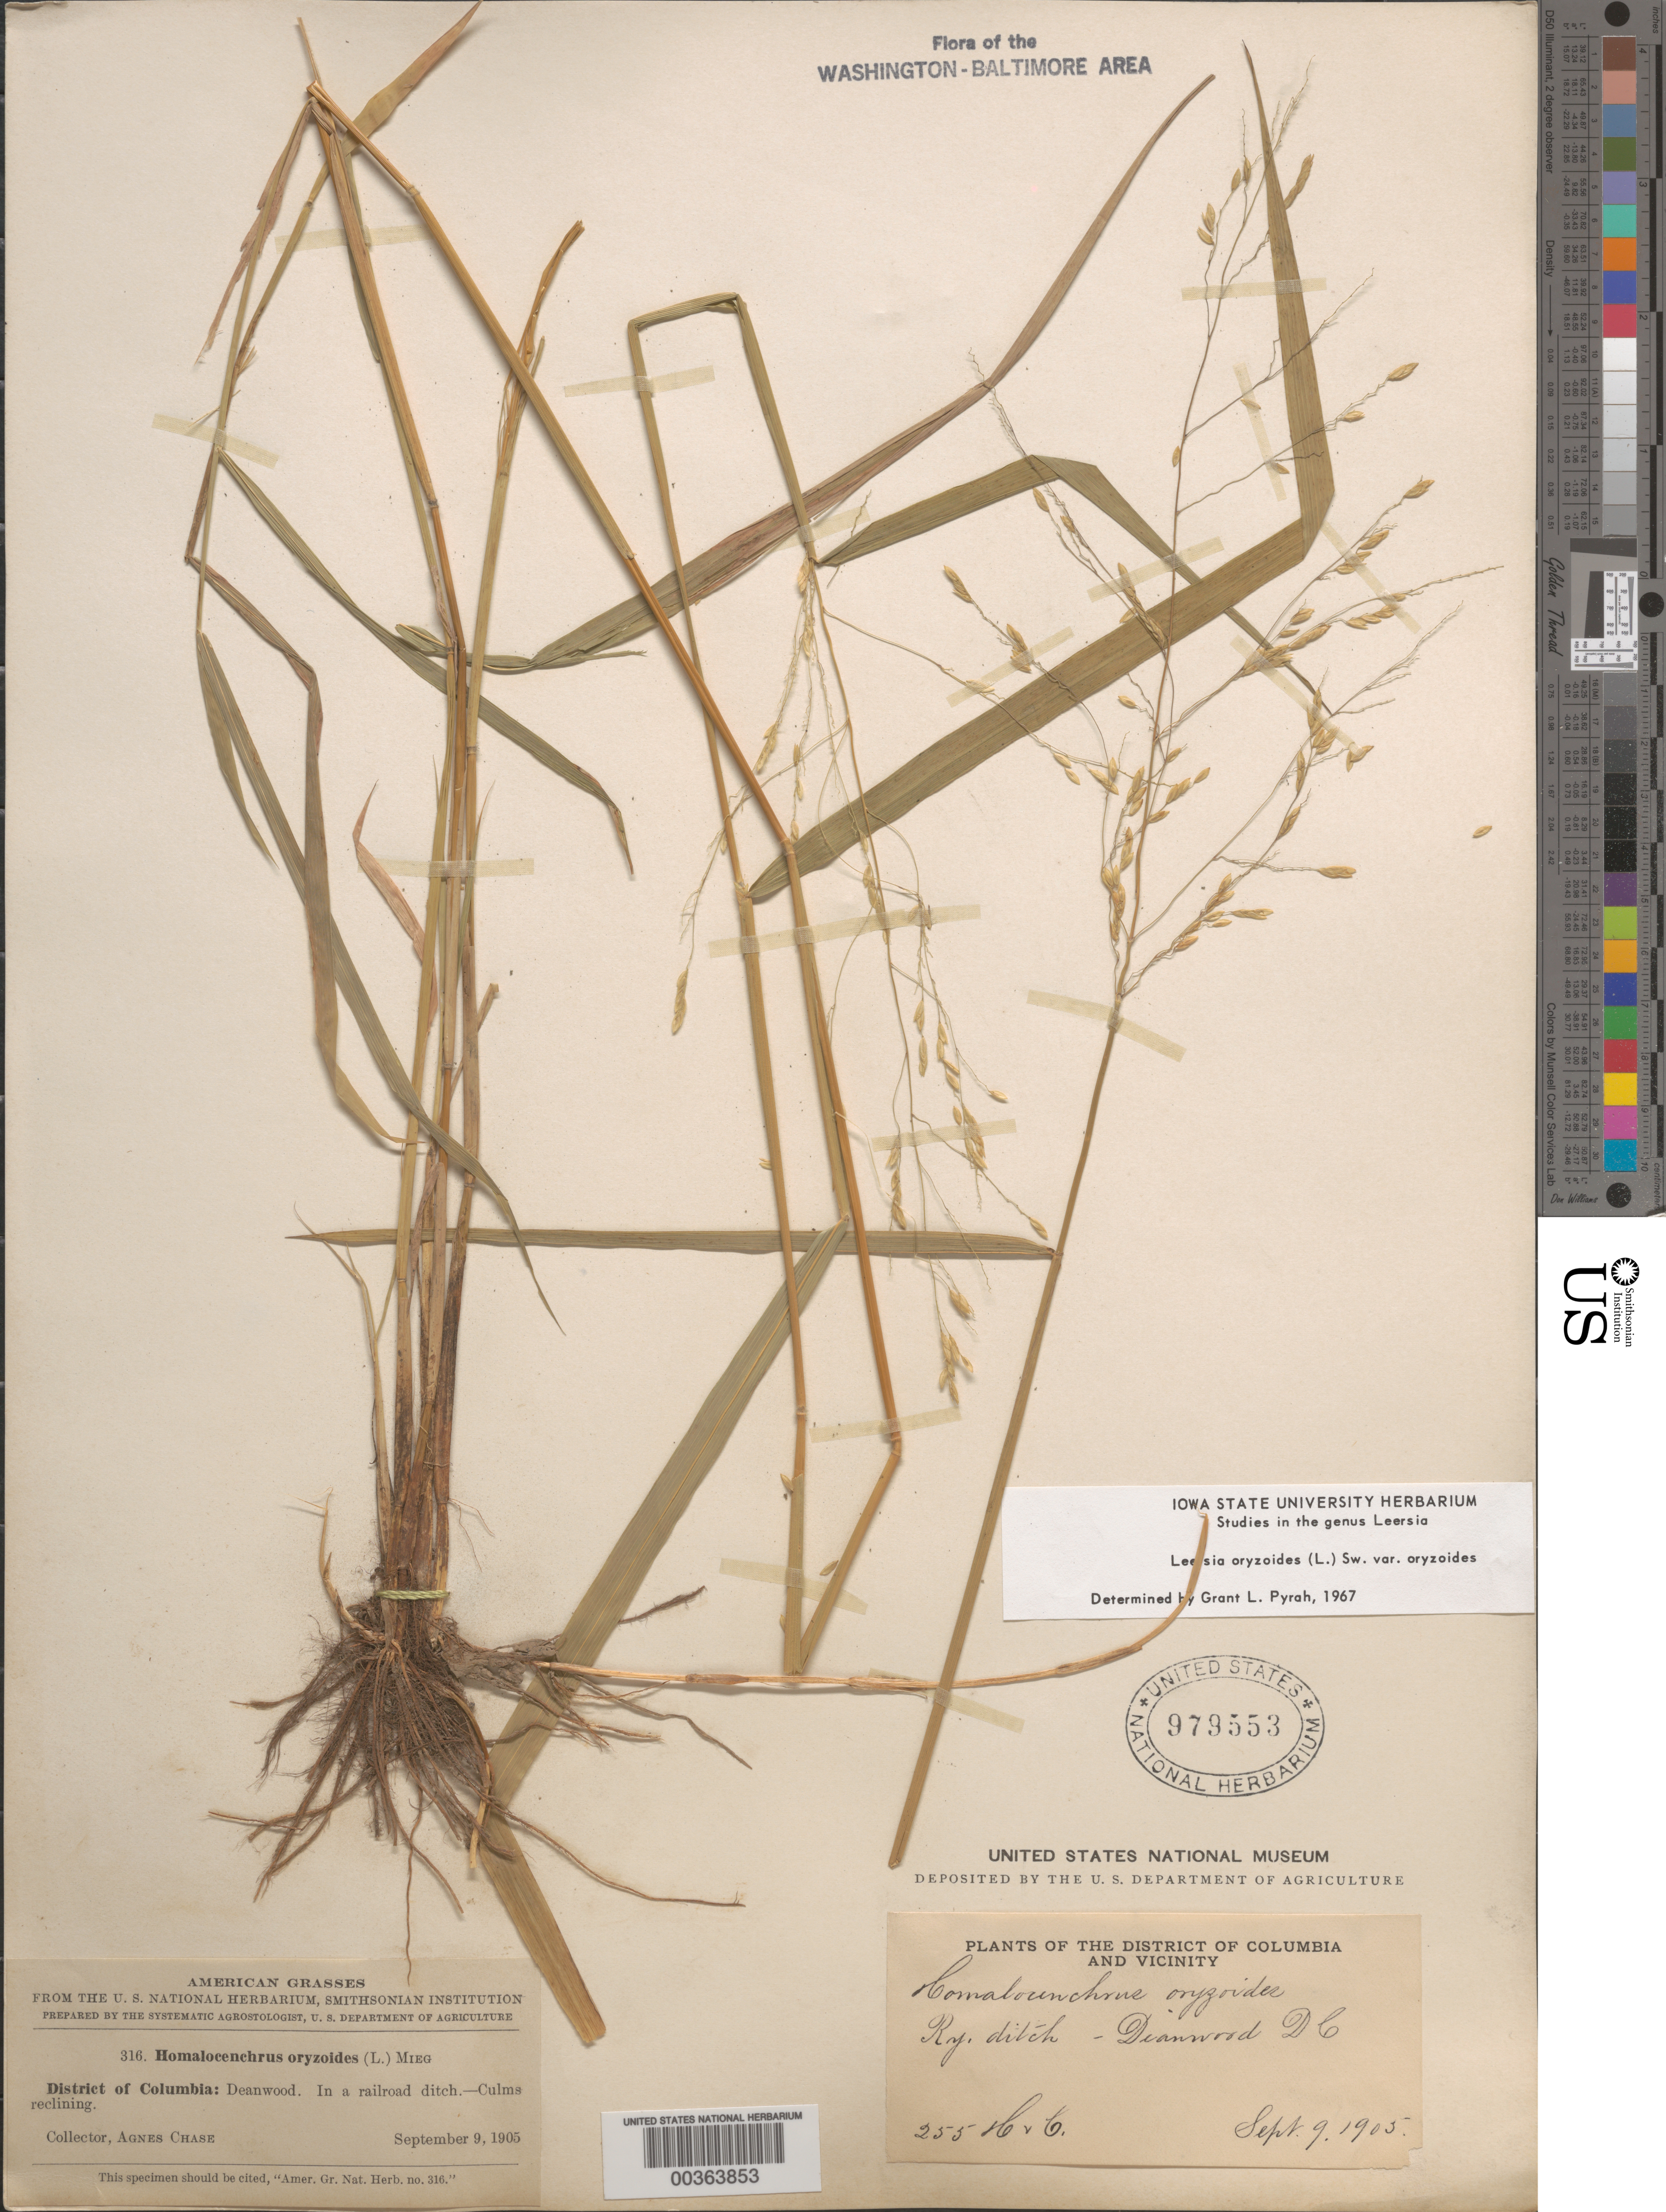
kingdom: Plantae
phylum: Tracheophyta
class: Liliopsida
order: Poales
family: Poaceae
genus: Leersia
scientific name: Leersia oryzoides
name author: (L.) Sw.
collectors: A. Chase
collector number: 316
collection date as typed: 09 Sep 1905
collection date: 1905-09-09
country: United States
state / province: District of Columbia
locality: Deanwood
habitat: In railroad ditch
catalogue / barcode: US 979553